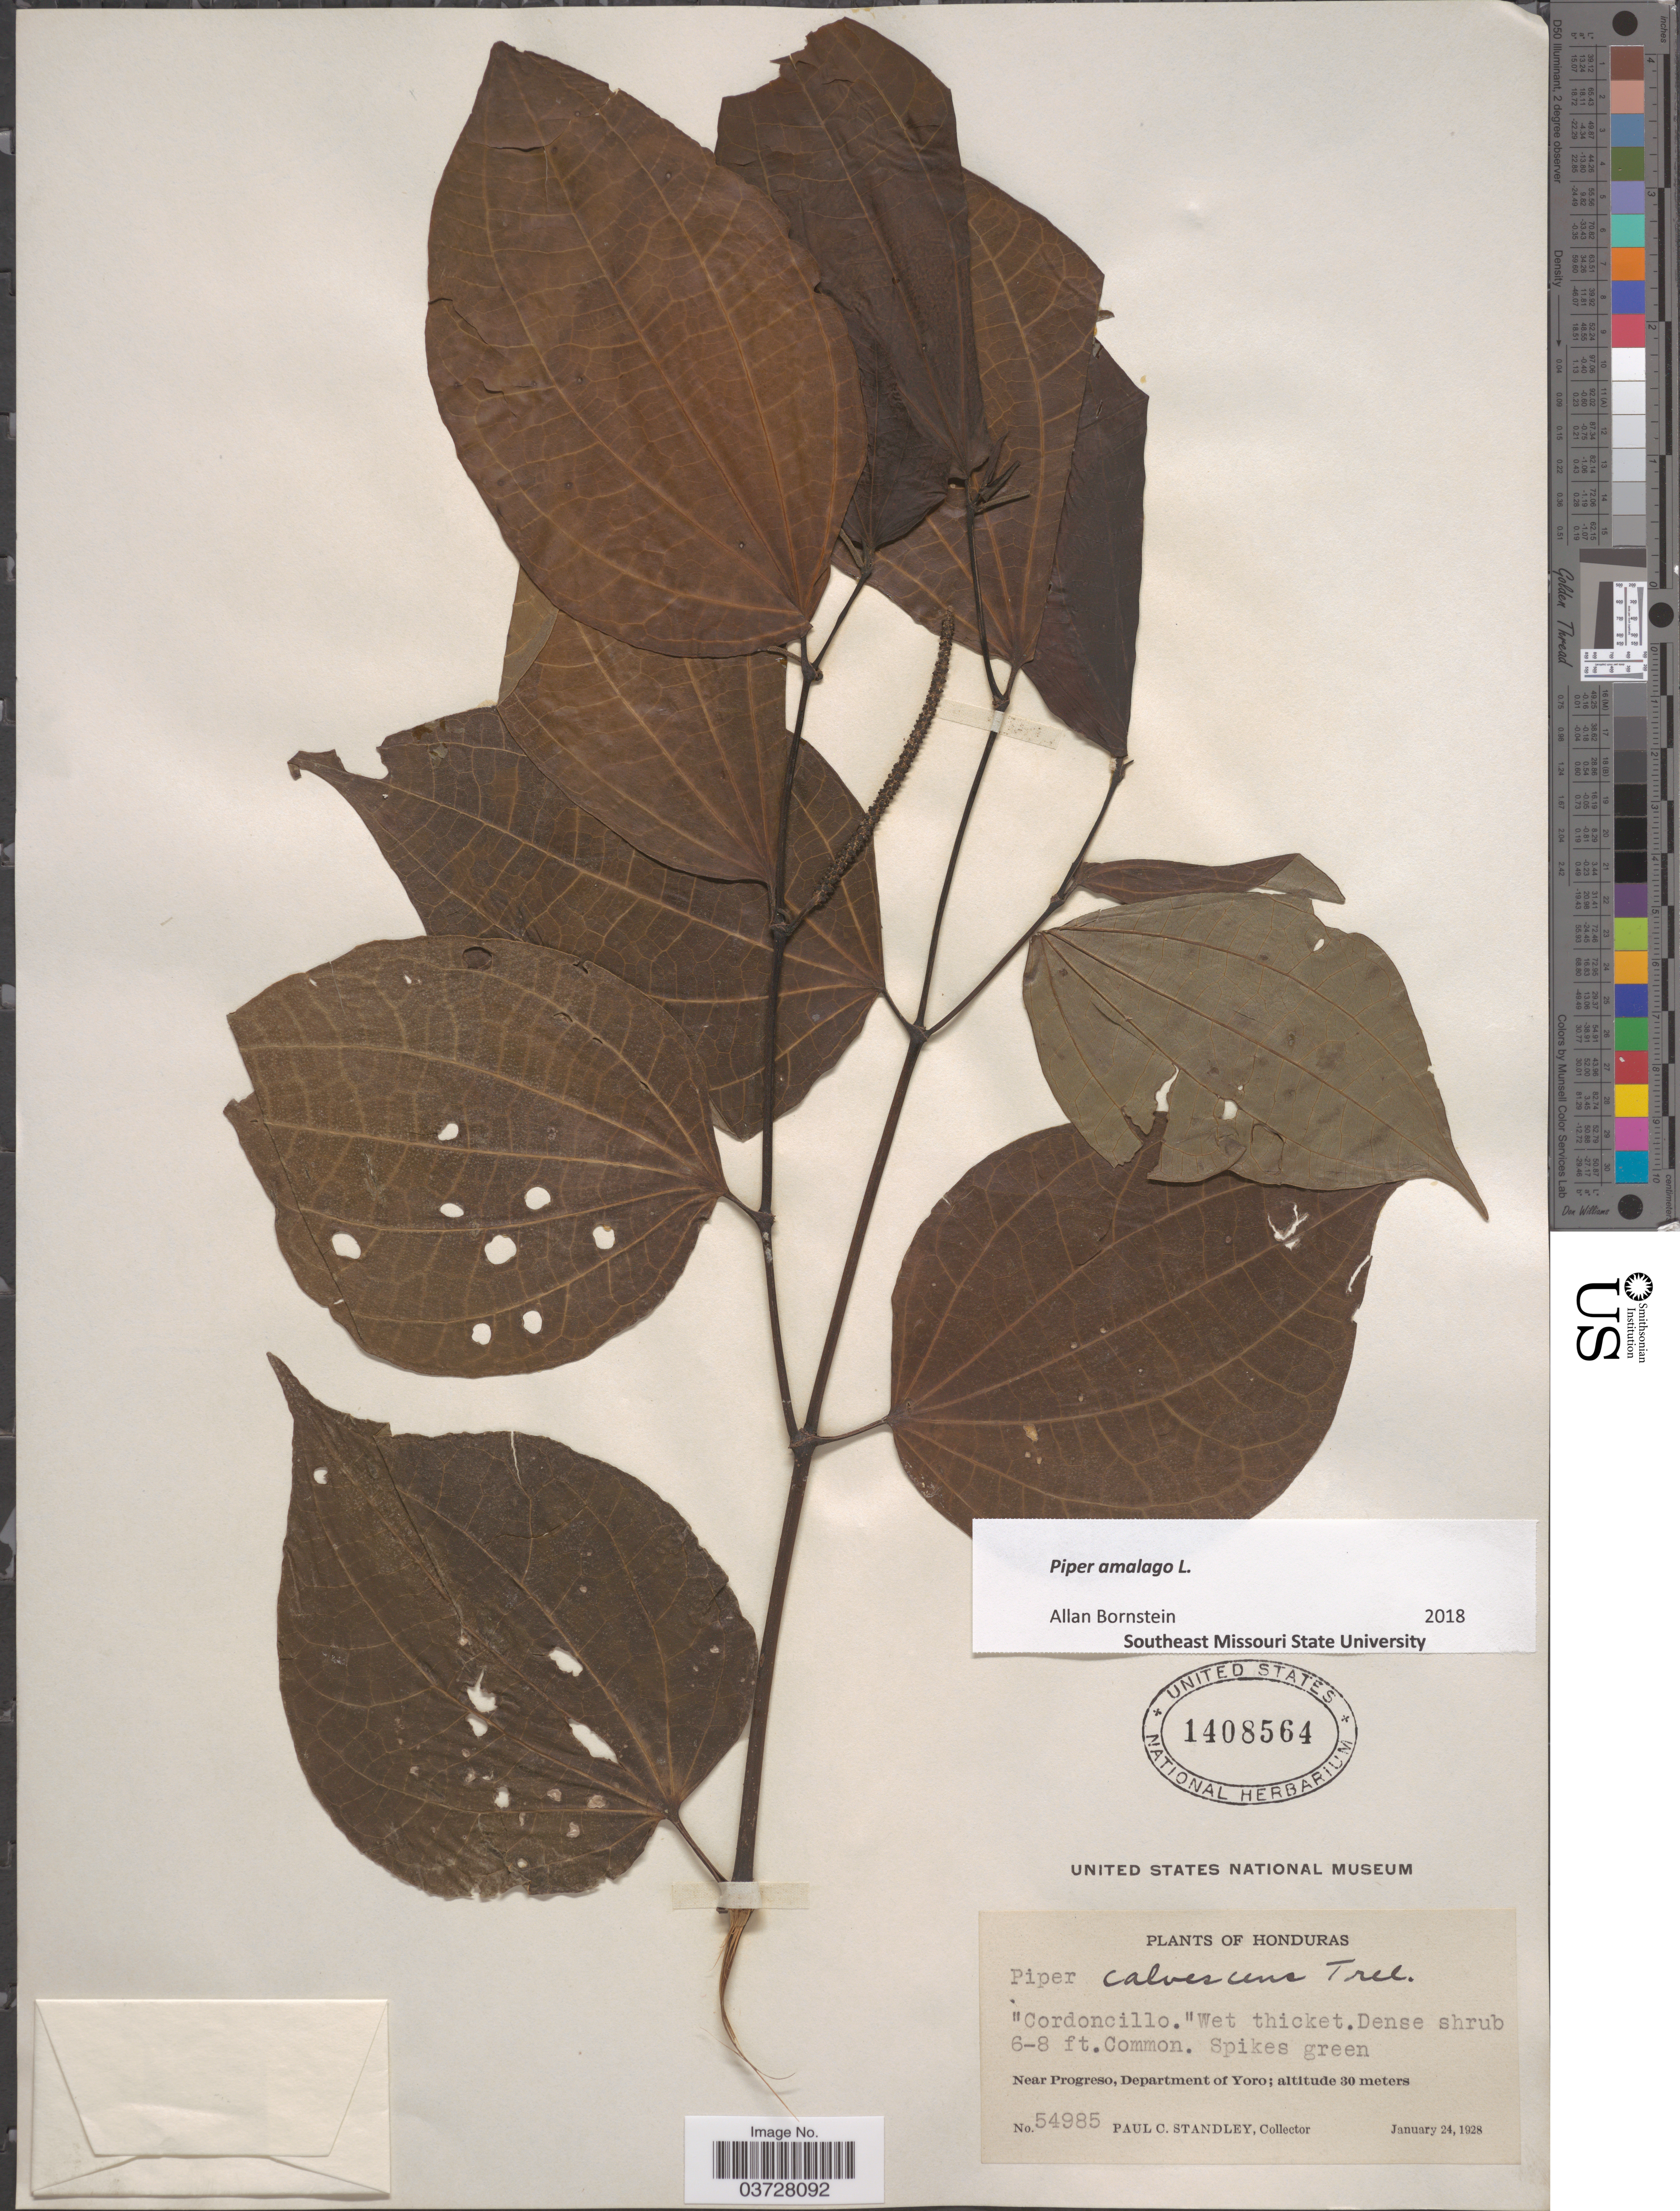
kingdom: Plantae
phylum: Tracheophyta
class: Magnoliopsida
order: Piperales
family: Piperaceae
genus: Piper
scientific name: Piper amalago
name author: L.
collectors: P. C. Standley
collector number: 54985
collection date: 1928-01-24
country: Honduras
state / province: Yoro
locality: Near Progreso, Department of Yoro.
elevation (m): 30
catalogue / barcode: US 1408564